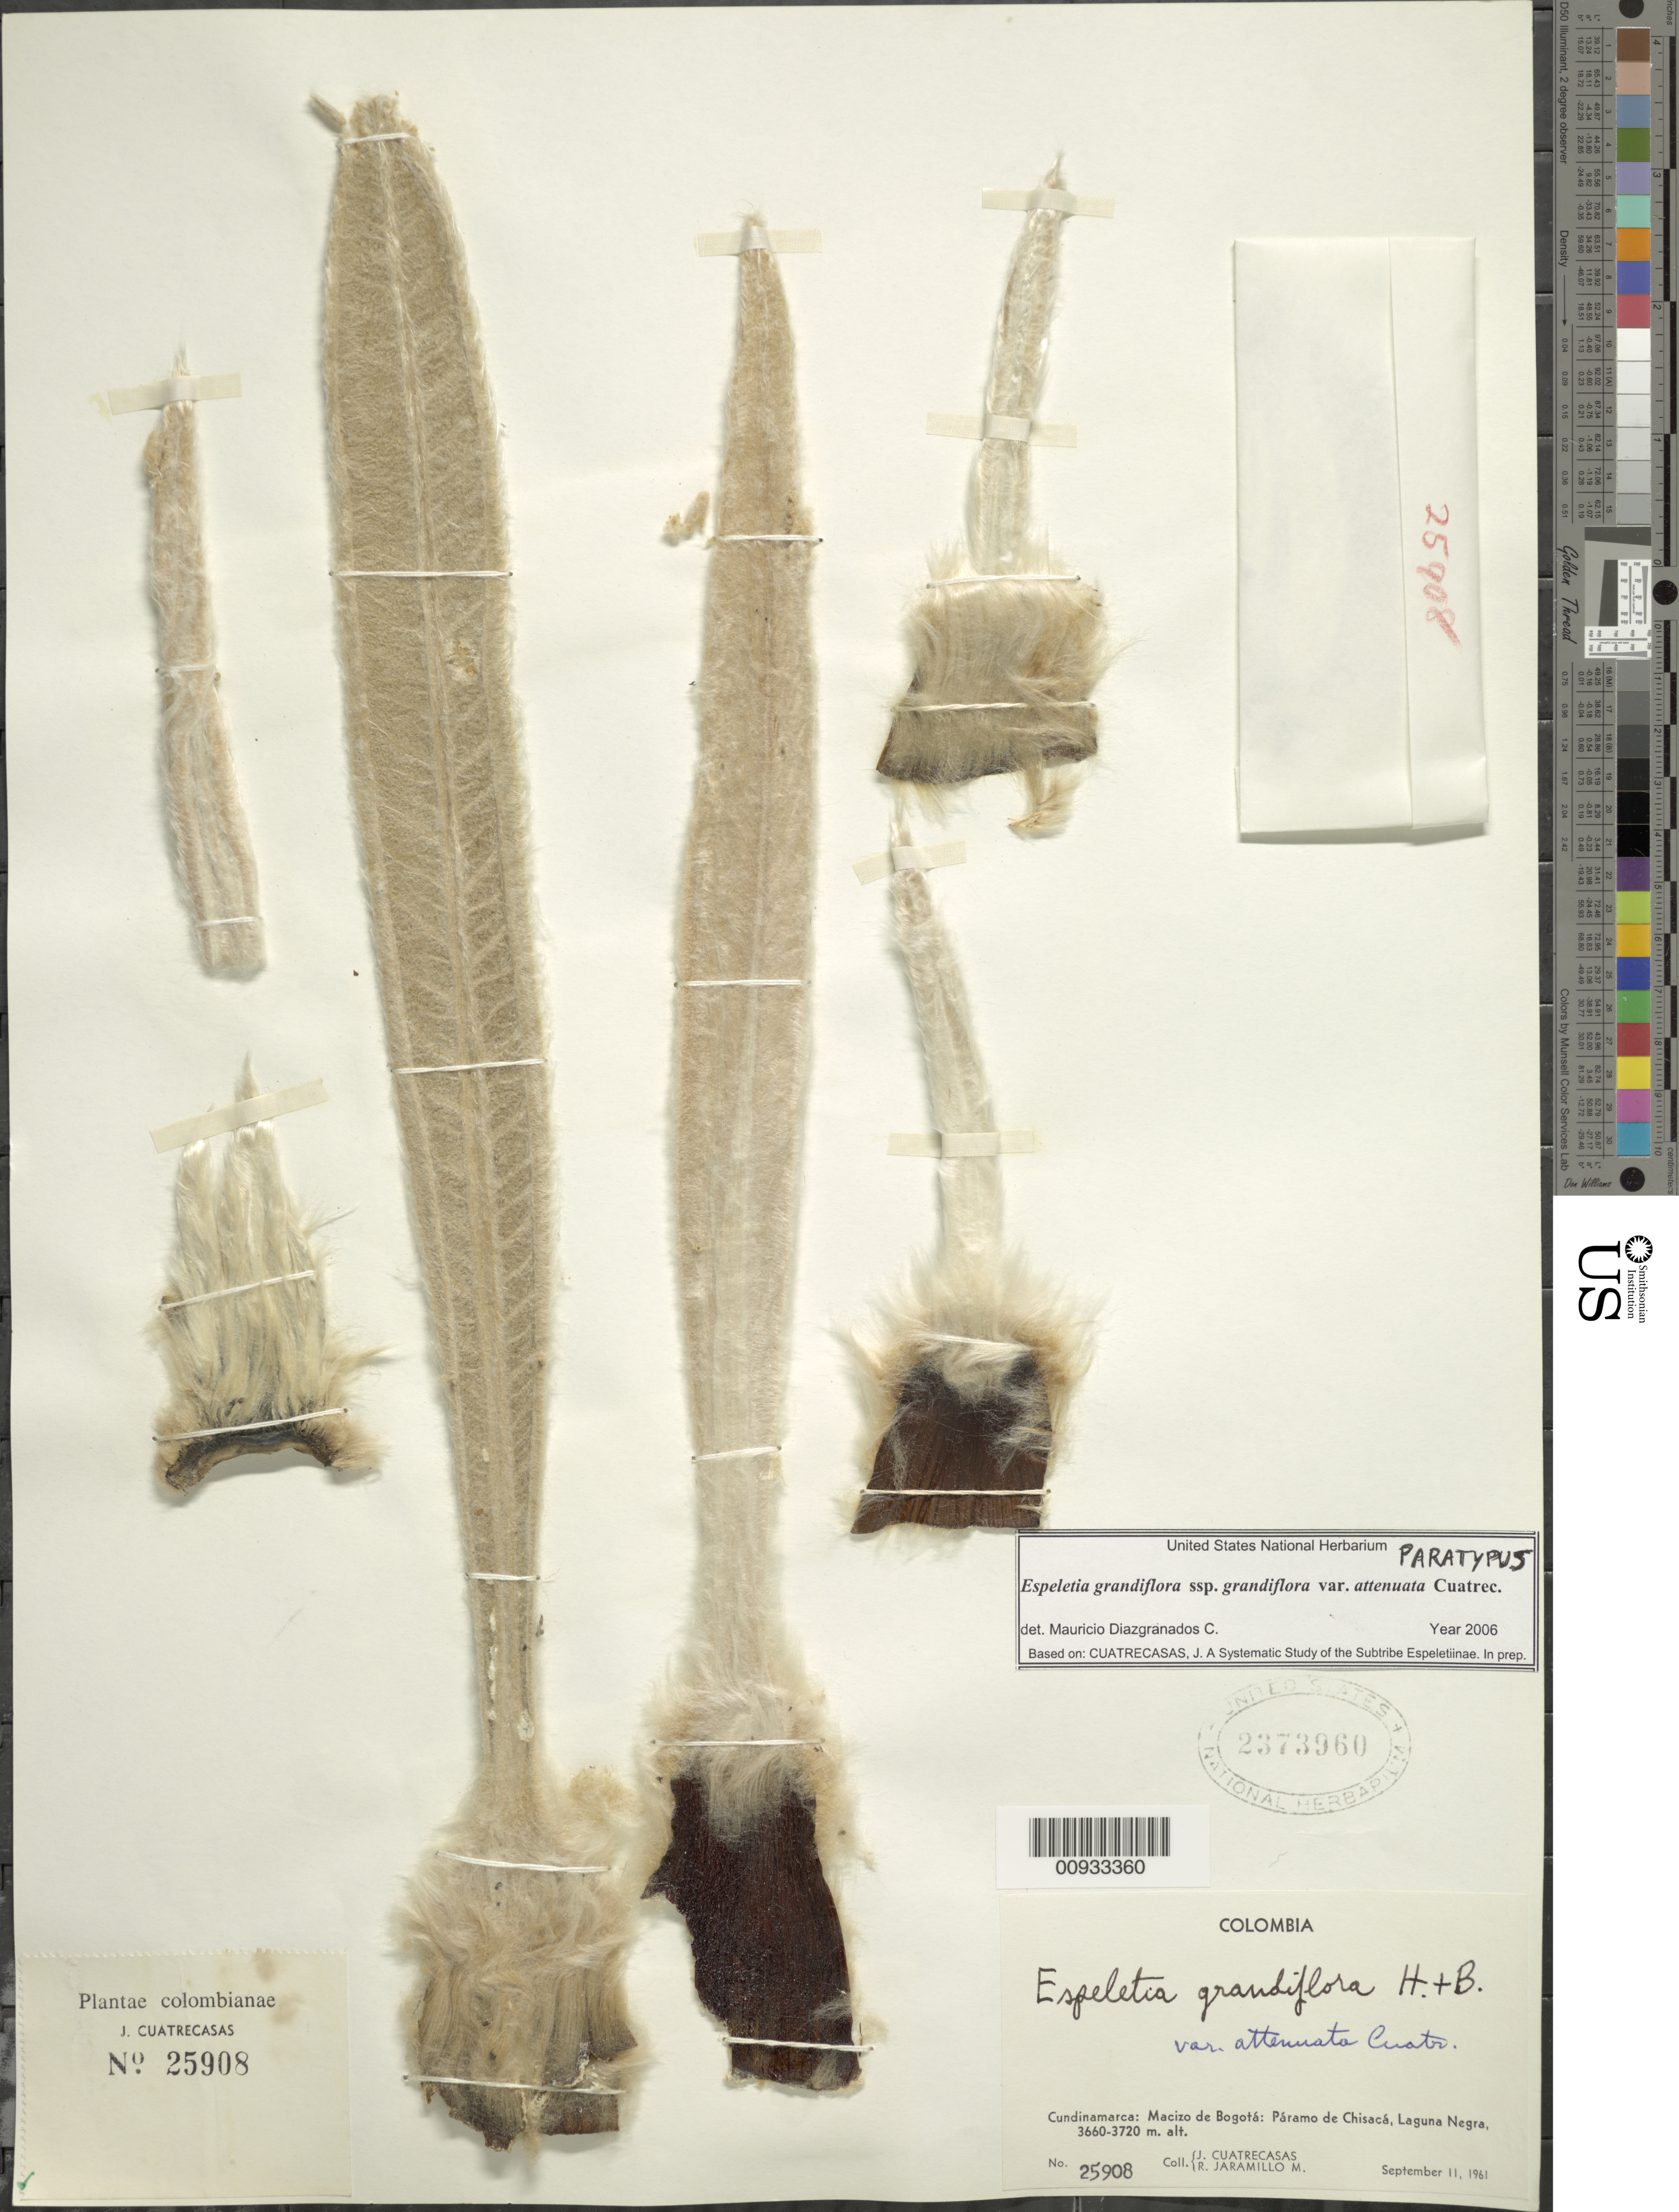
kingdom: Plantae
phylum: Tracheophyta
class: Magnoliopsida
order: Asterales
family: Asteraceae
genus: Espeletia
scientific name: Espeletia grandiflora var. attenuata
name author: Cuatrec.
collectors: J. Cuatrecasas & R. Jaramillo M.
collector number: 25908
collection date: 1961-09-11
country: Colombia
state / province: Cundinamarca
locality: Macizo de Bogota: Paramo de Chisaca, Laguna Negra.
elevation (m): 3660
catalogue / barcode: US 2373960